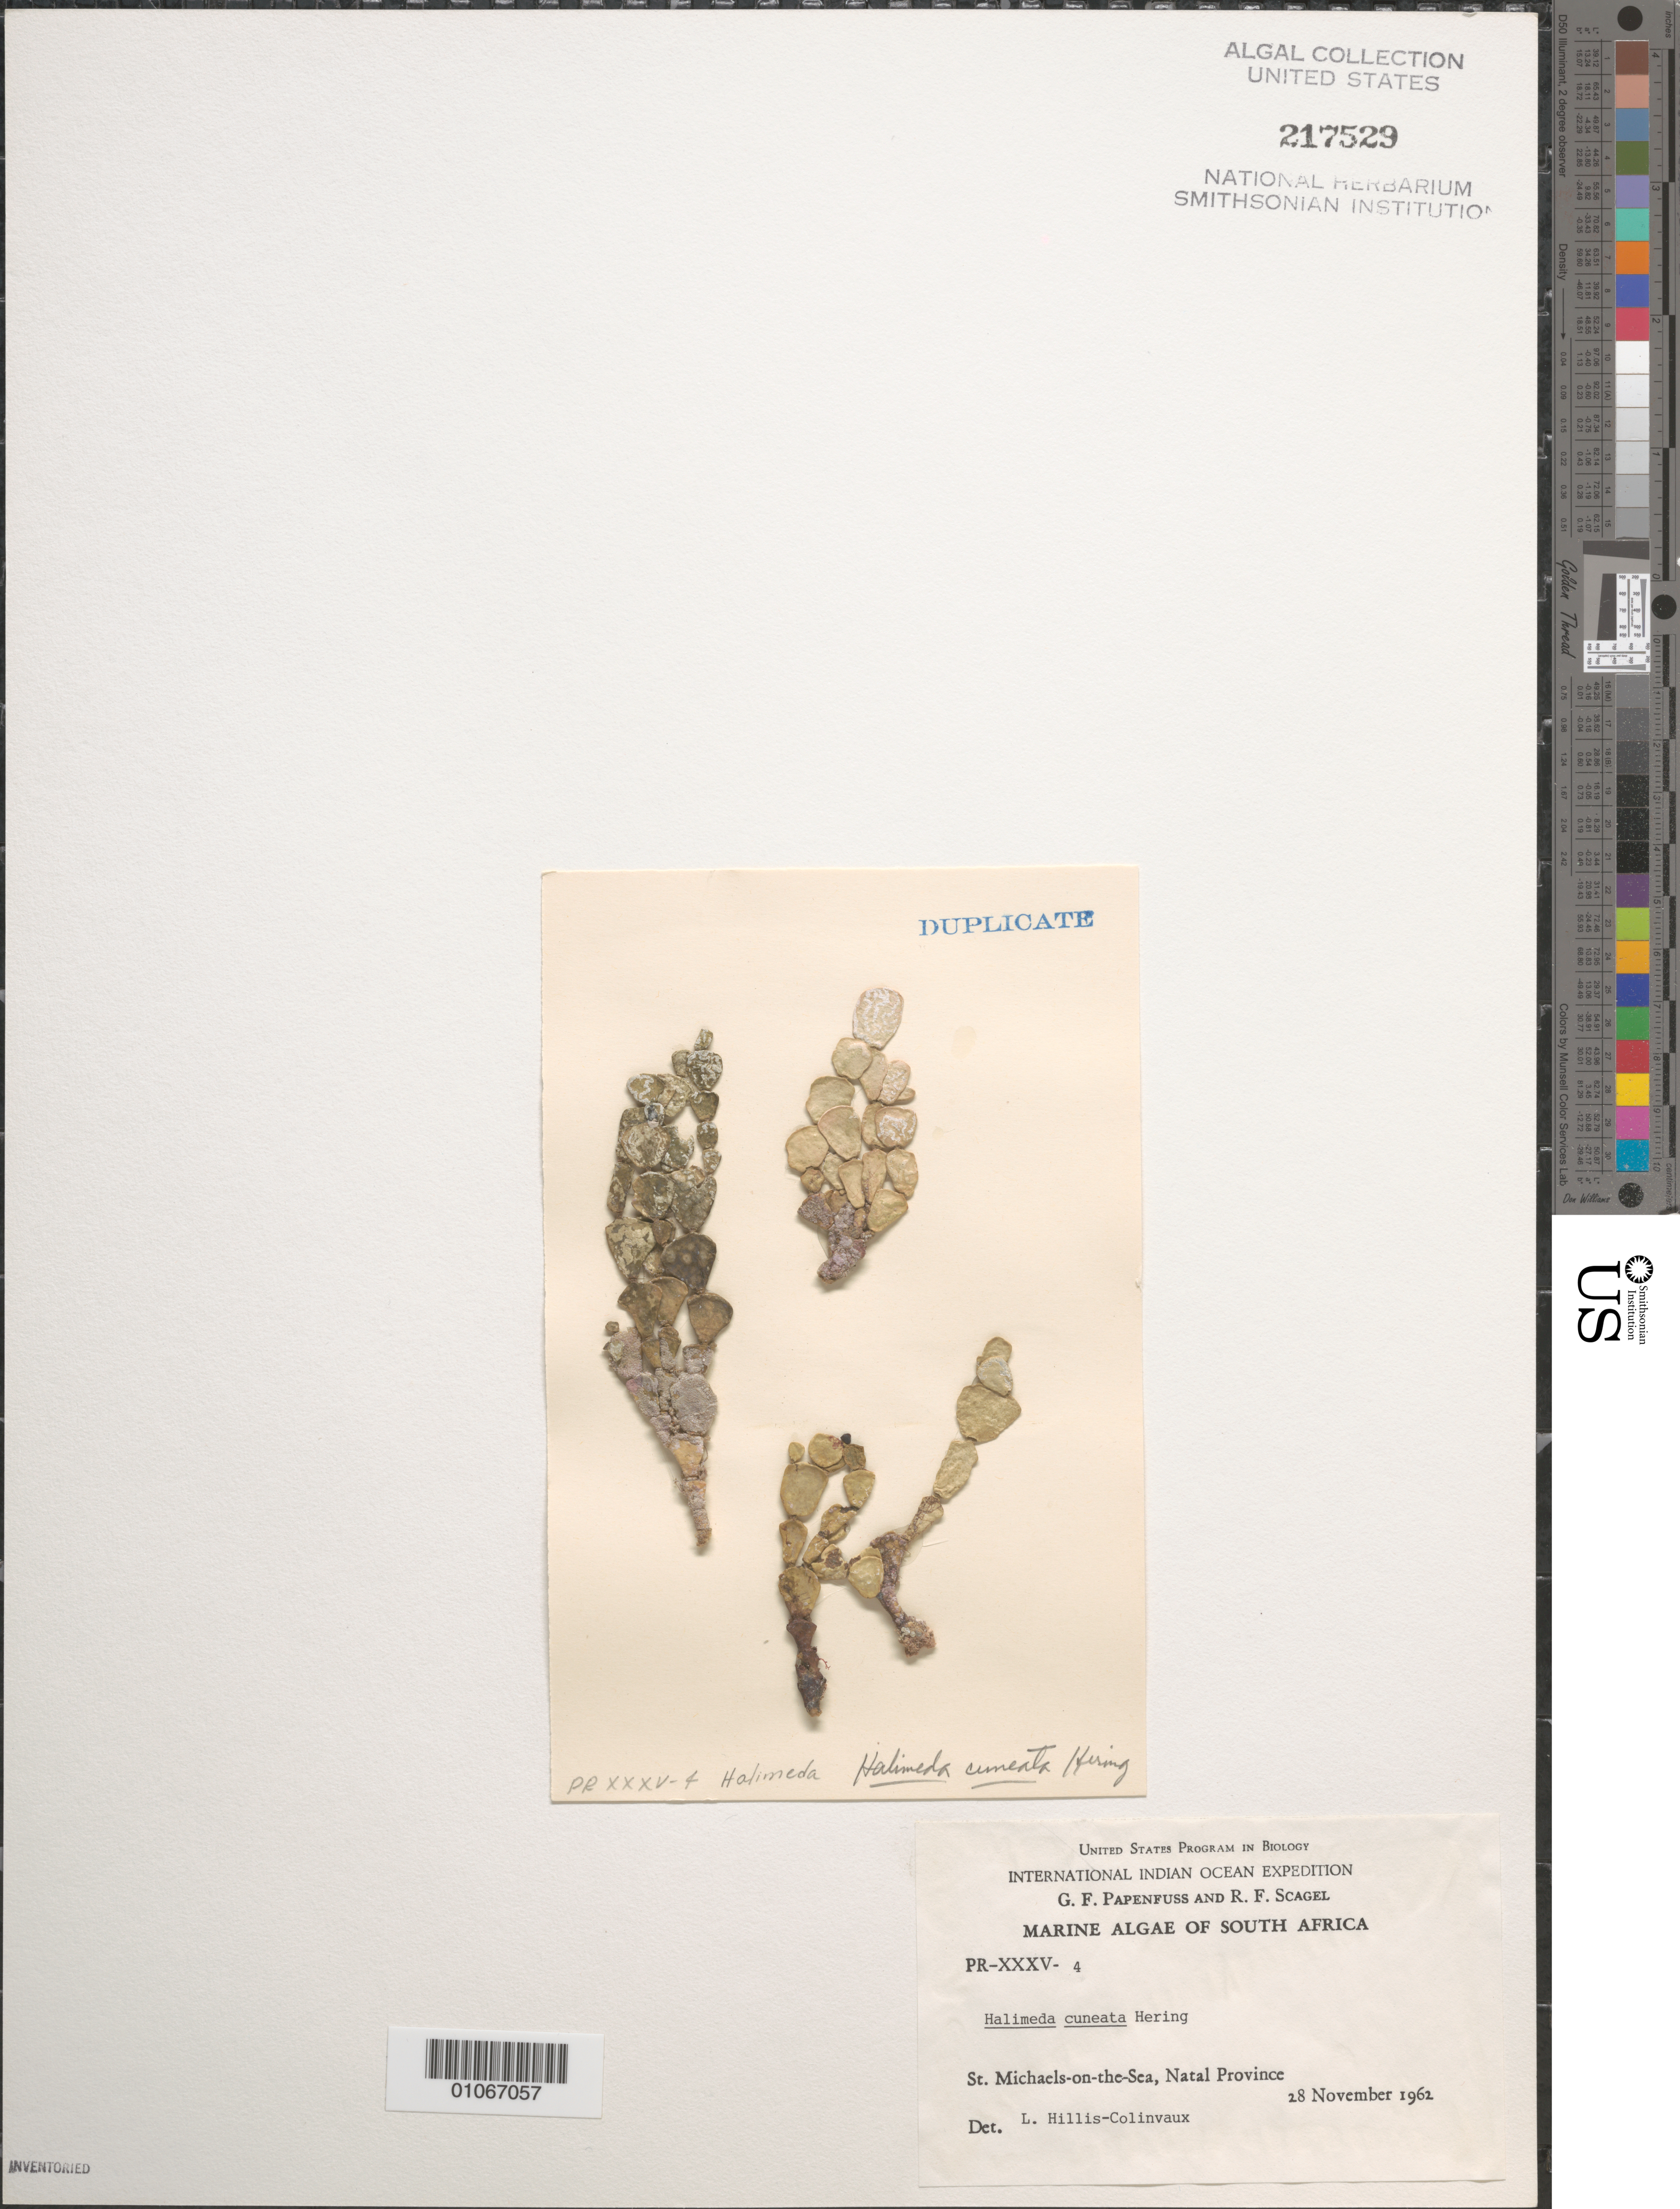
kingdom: Plantae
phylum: Chlorophyta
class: Ulvophyceae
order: Bryopsidales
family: Halimedaceae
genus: Halimeda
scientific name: Halimeda cuneata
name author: Hering in Krauss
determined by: Hillis-Colinvaux, L.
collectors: G. Papenfuss & R. F. Scagel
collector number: PR-XXXV-4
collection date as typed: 28 Nov 1962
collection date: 1962-11-28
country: South Africa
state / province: KwaZulu-Natal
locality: St. Michaels-on-the-Sea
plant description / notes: International Indian Ocean Expedition, 1962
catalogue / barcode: US 217529